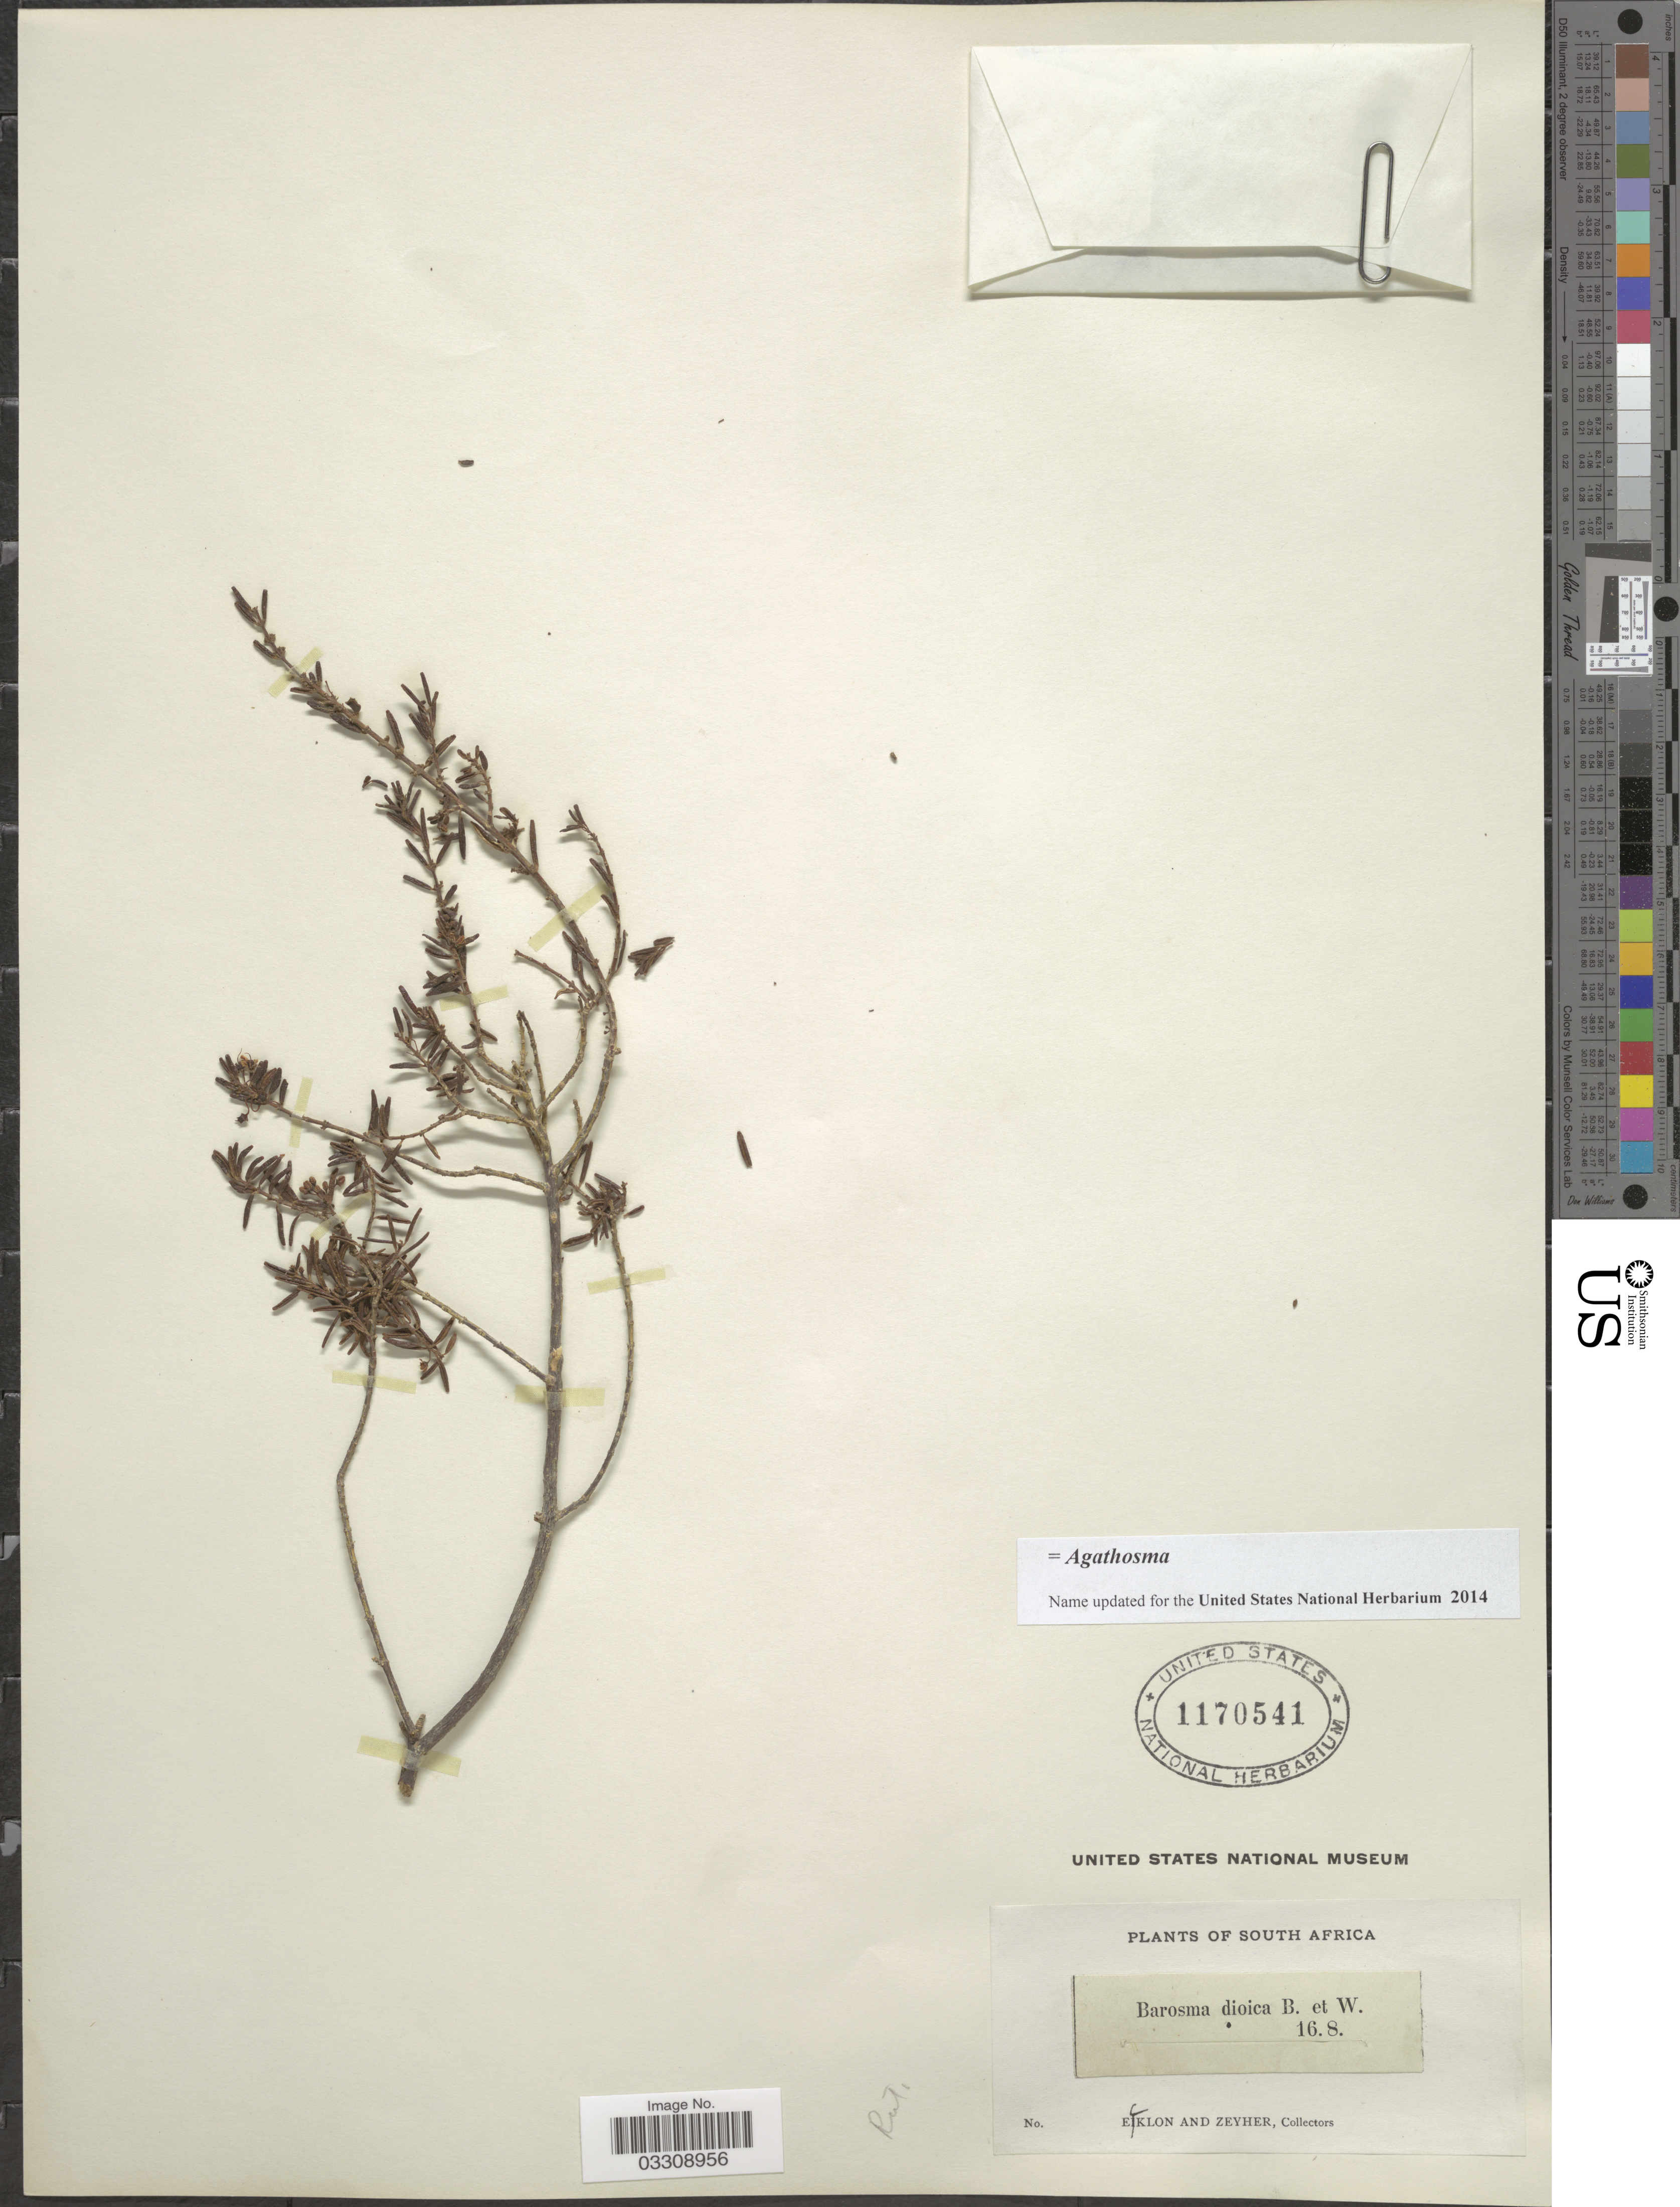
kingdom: Plantae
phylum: Tracheophyta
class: Magnoliopsida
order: Sapindales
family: Rutaceae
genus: Agathosma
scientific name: Agathosma dioica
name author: Sweet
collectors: -. Ecklon & -. Zeyher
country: South Africa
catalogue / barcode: US 1170541